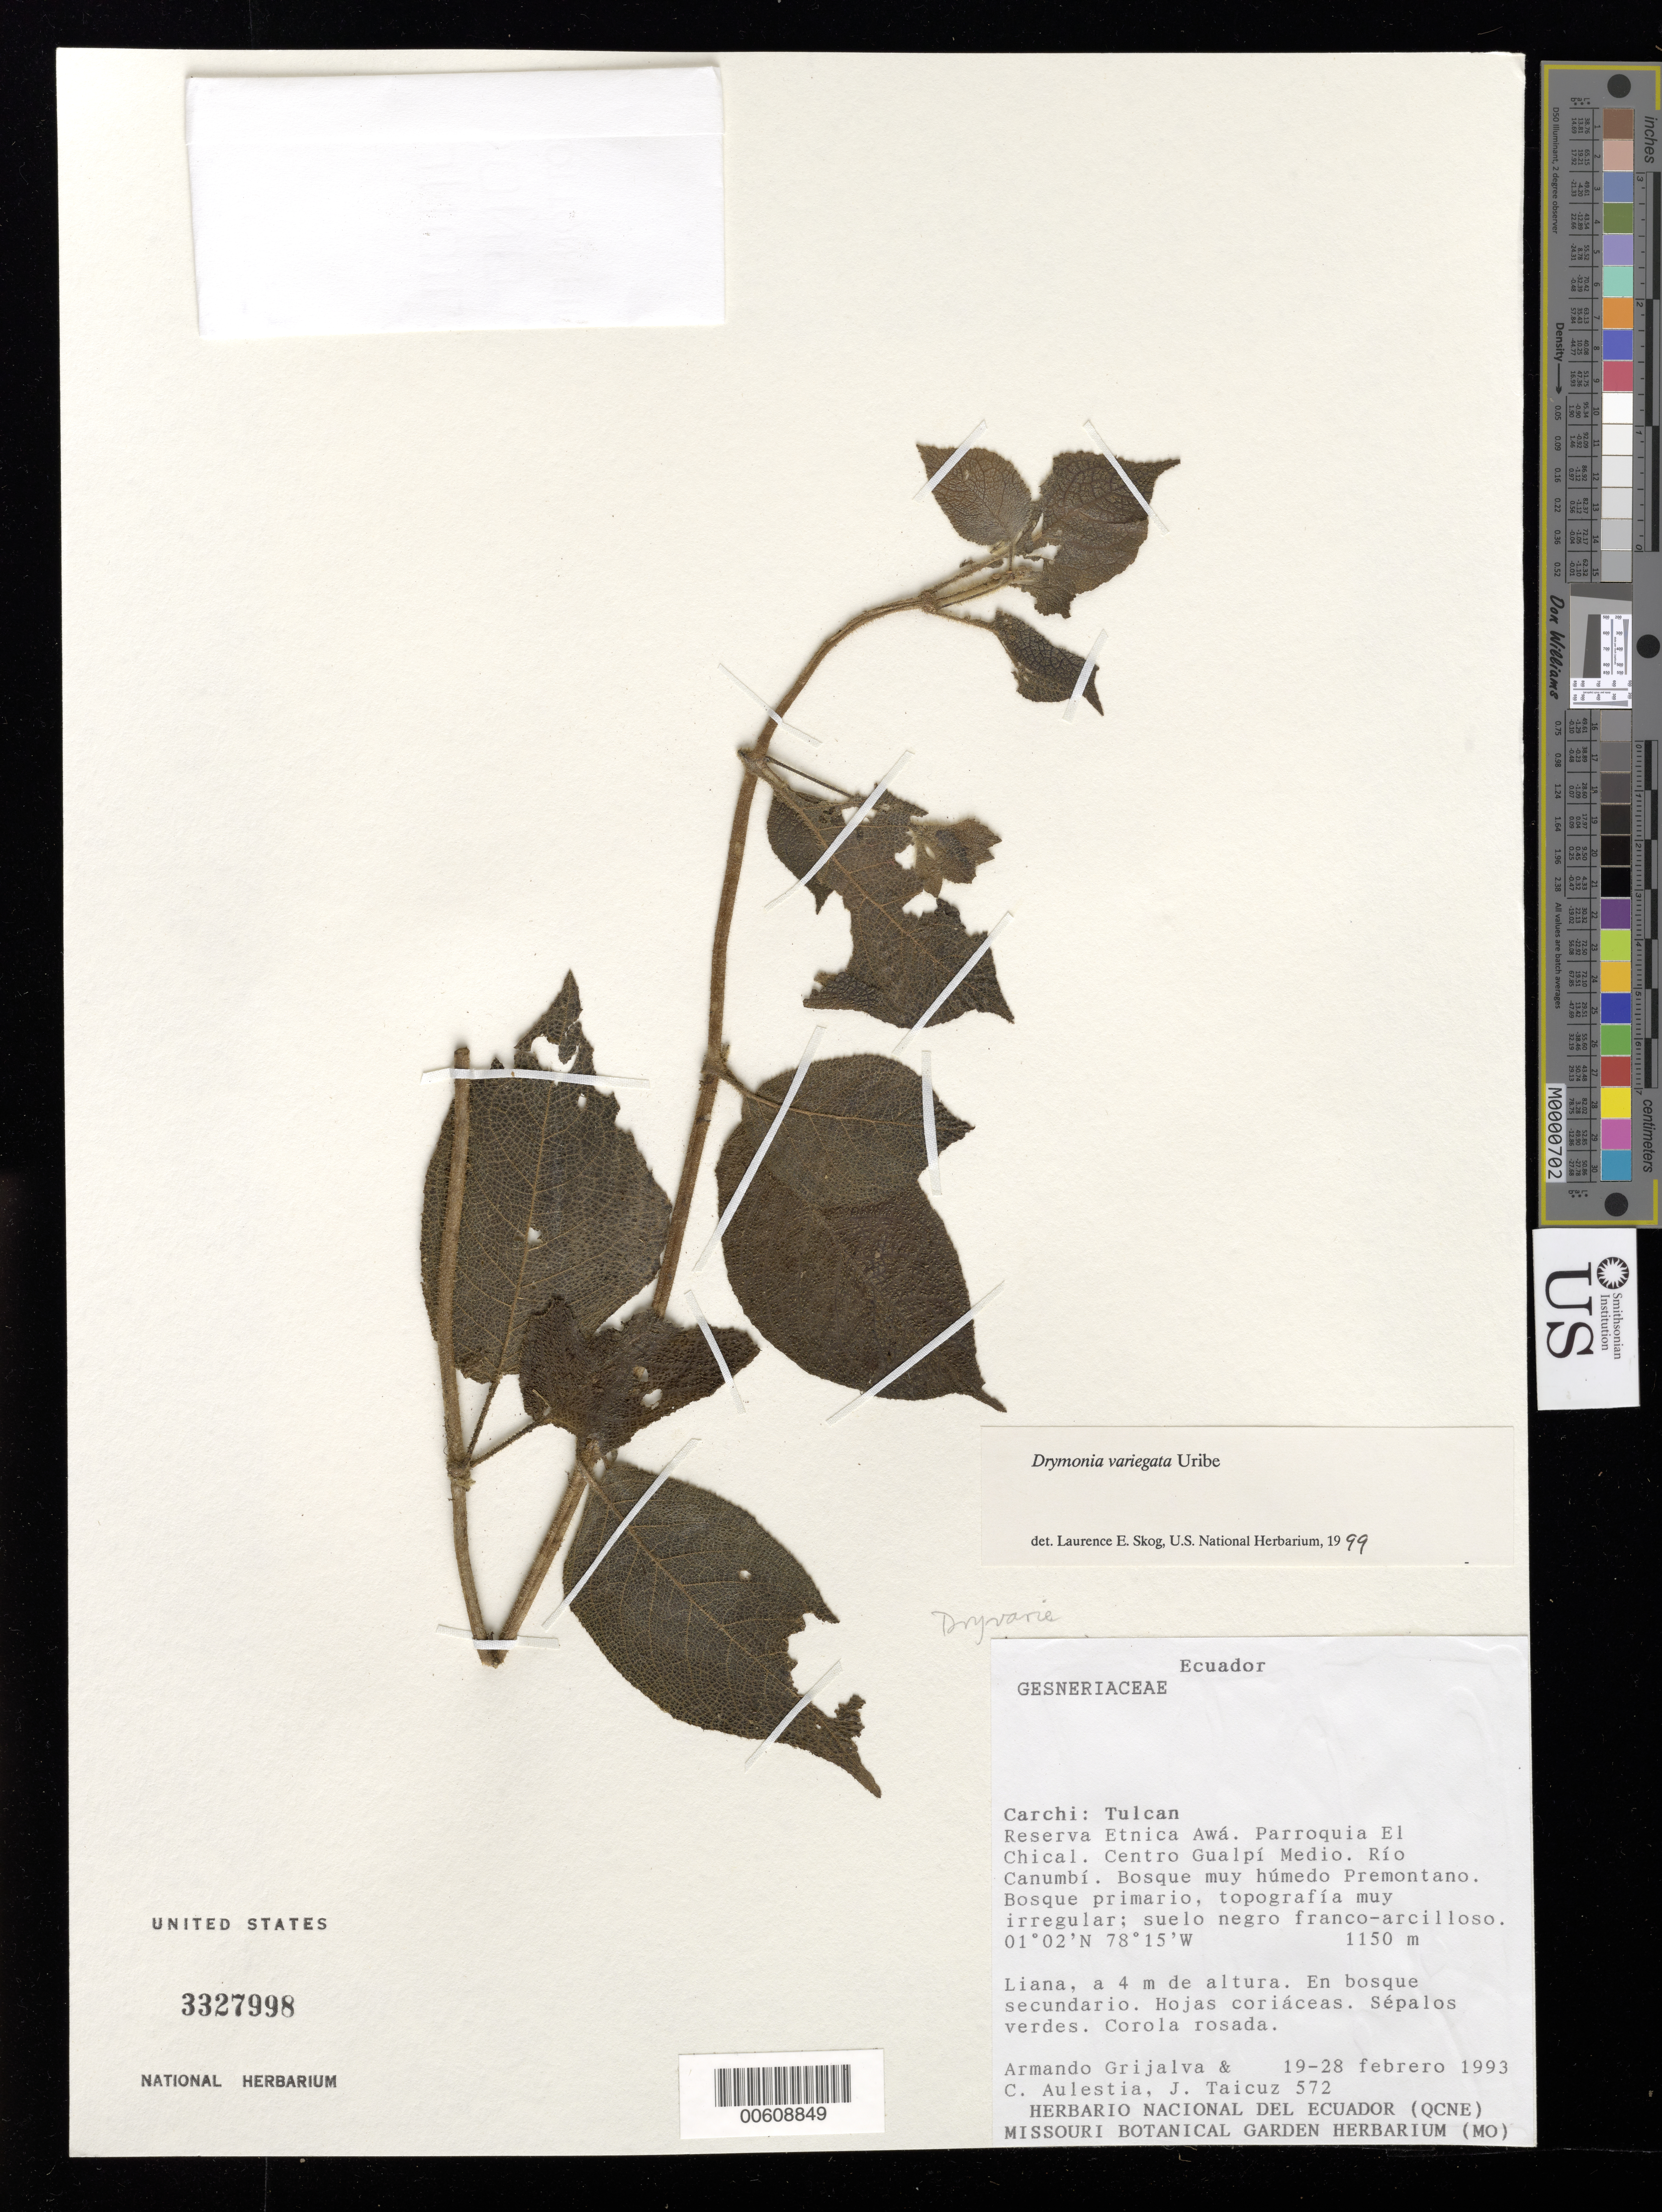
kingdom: Plantae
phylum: Tracheophyta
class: Magnoliopsida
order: Lamiales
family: Gesneriaceae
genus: Drymonia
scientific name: Drymonia variegata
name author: L. Uribe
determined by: Skog, Laurence E.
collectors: A. Grijalva, C. Aulestia & J. Taicuz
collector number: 572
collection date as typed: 19-28 Feb 1993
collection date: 1993-02-19/1993-02-28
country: Ecuador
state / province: Carchi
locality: Tulcan: Reserva Etnica Awá, Parroquia El Chical, sector Gualpí Medio, Río Canumbí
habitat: Bosque muy húmedo premontano; bosque primario, topografía muy irregular; suelo negro franco-arcilloso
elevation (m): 1150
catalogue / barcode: US 3327998